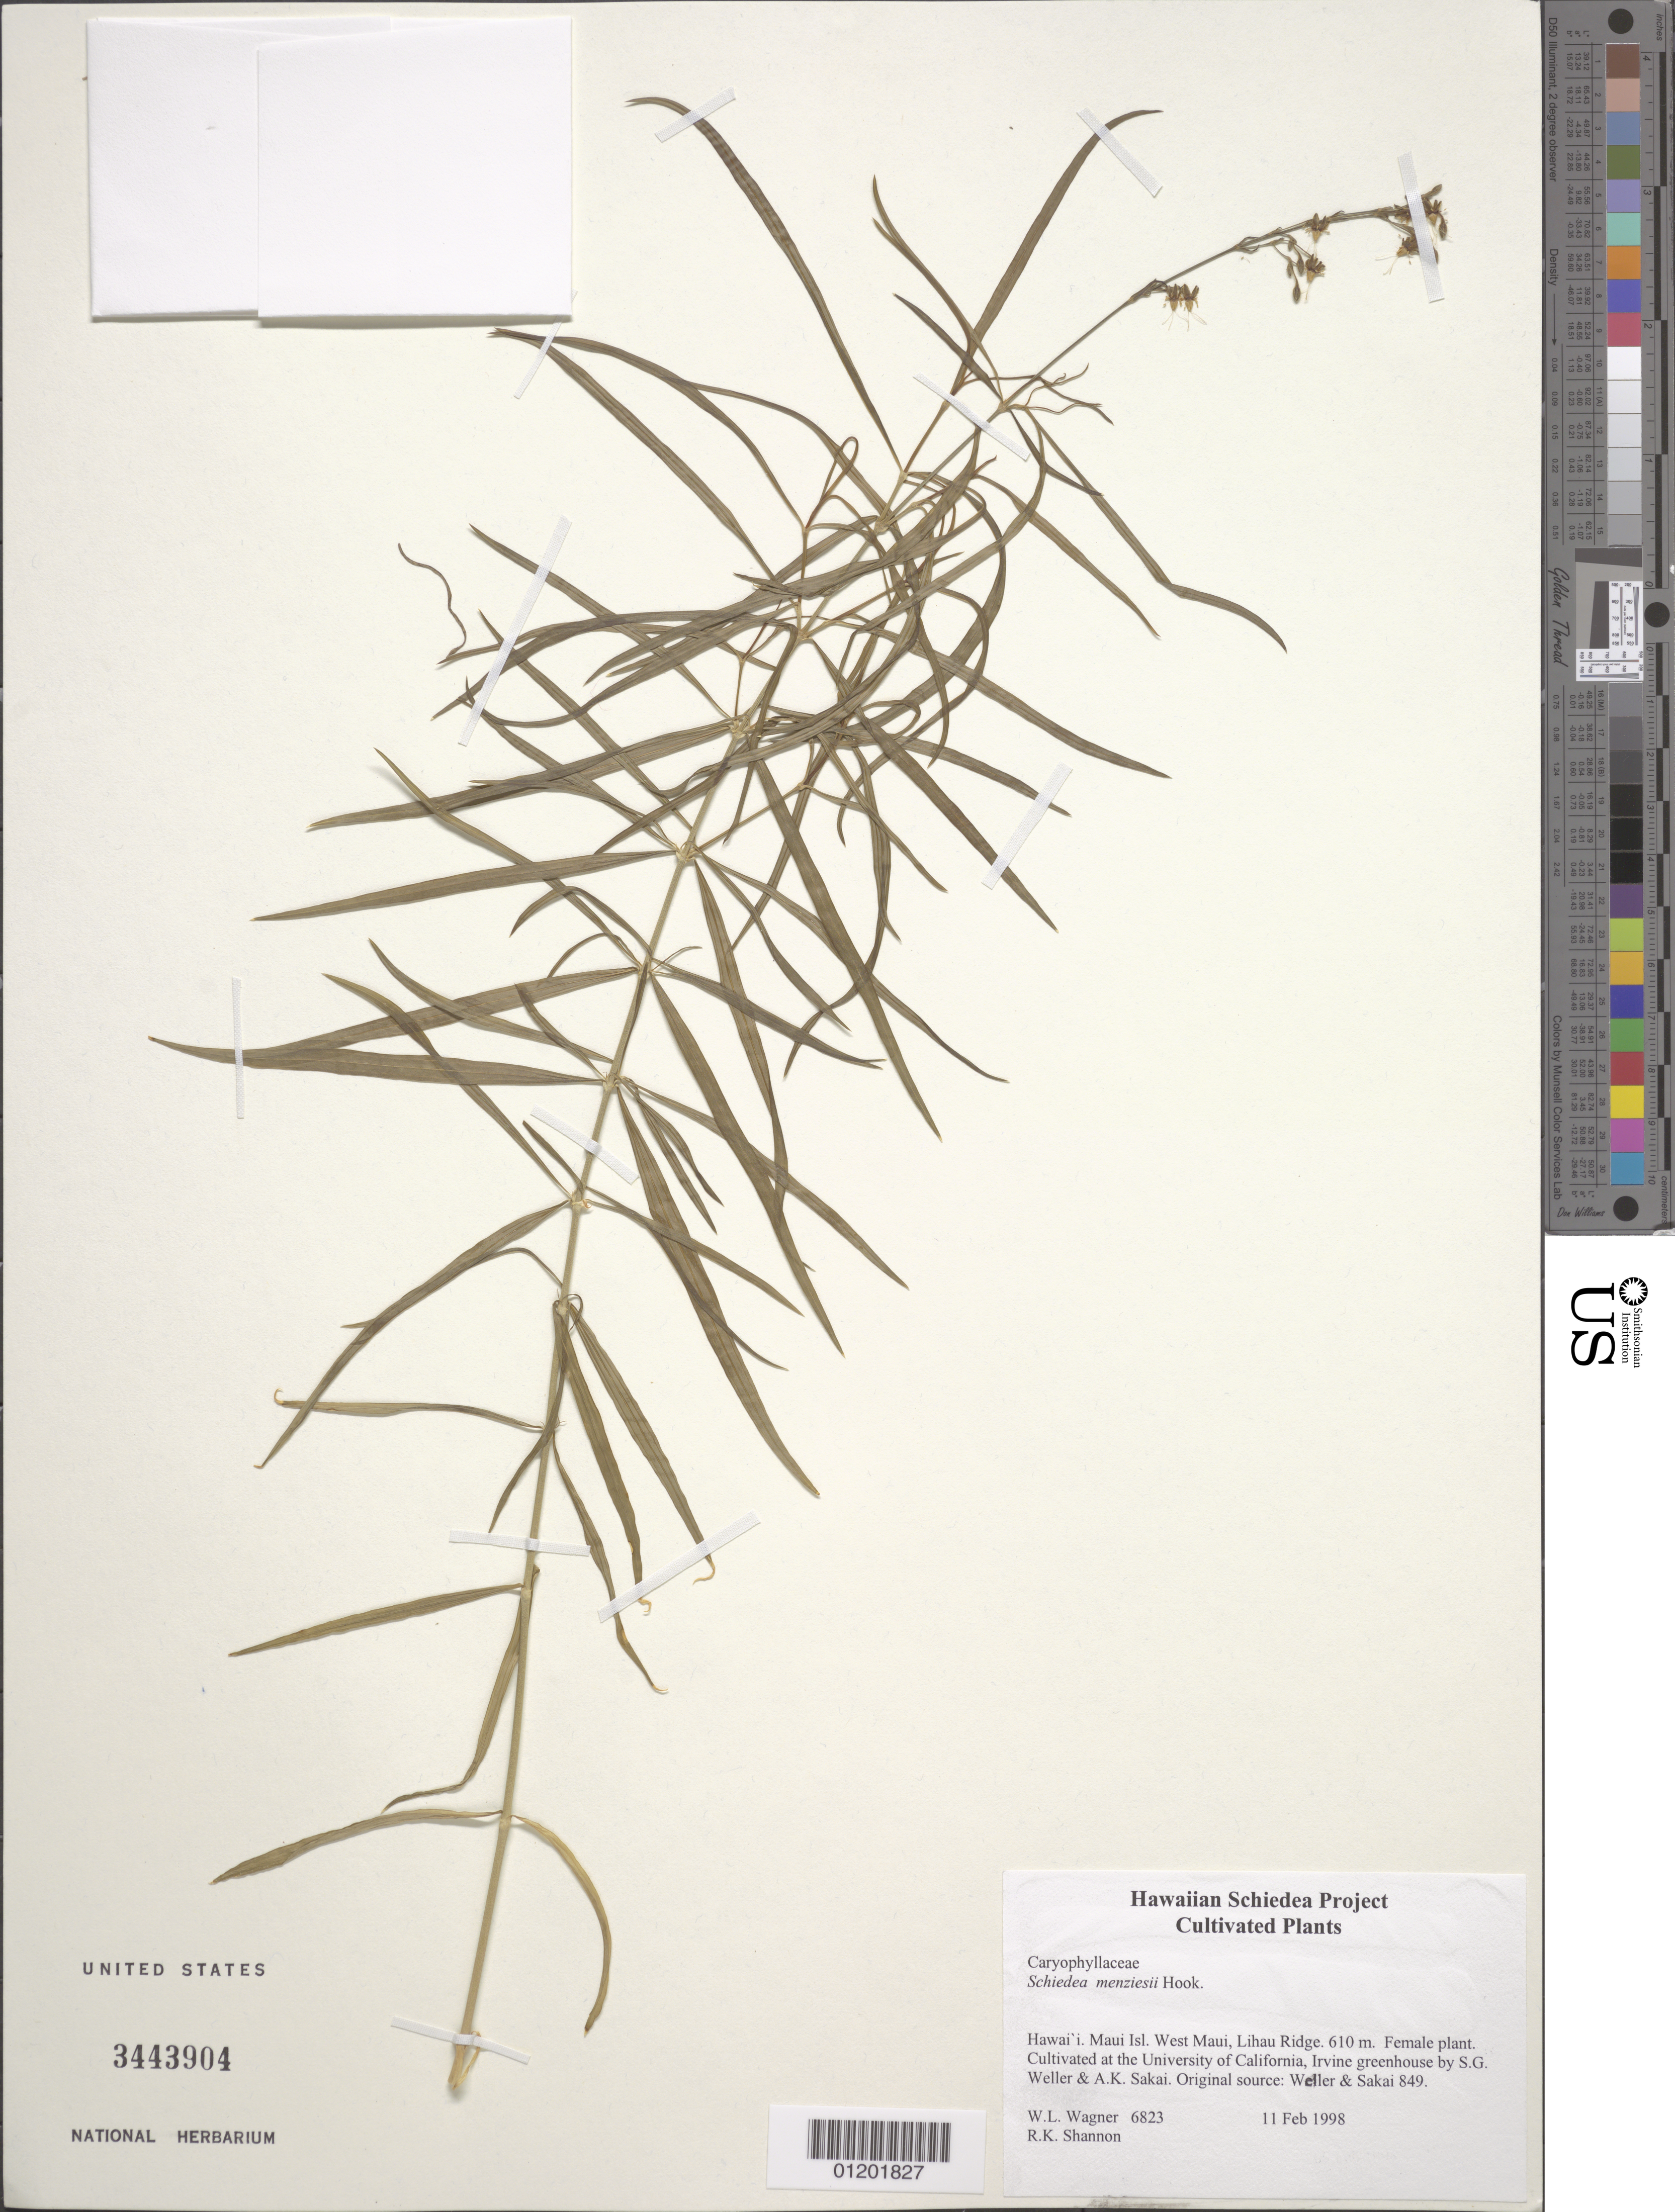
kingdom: Plantae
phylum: Tracheophyta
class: Magnoliopsida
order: Caryophyllales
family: Caryophyllaceae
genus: Schiedea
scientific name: Schiedea menziesii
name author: Hook.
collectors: W. L. Wagner & R. Shannon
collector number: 6823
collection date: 1998-02-11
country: United States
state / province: California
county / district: Orange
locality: University of California, Irvine greenhouse.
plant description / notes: Cultivated at the University of California, Irvine greenhouse by S.G. Weller & A.K. Sakai. Original source: Weller & Sakai 849.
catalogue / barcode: US 3443904